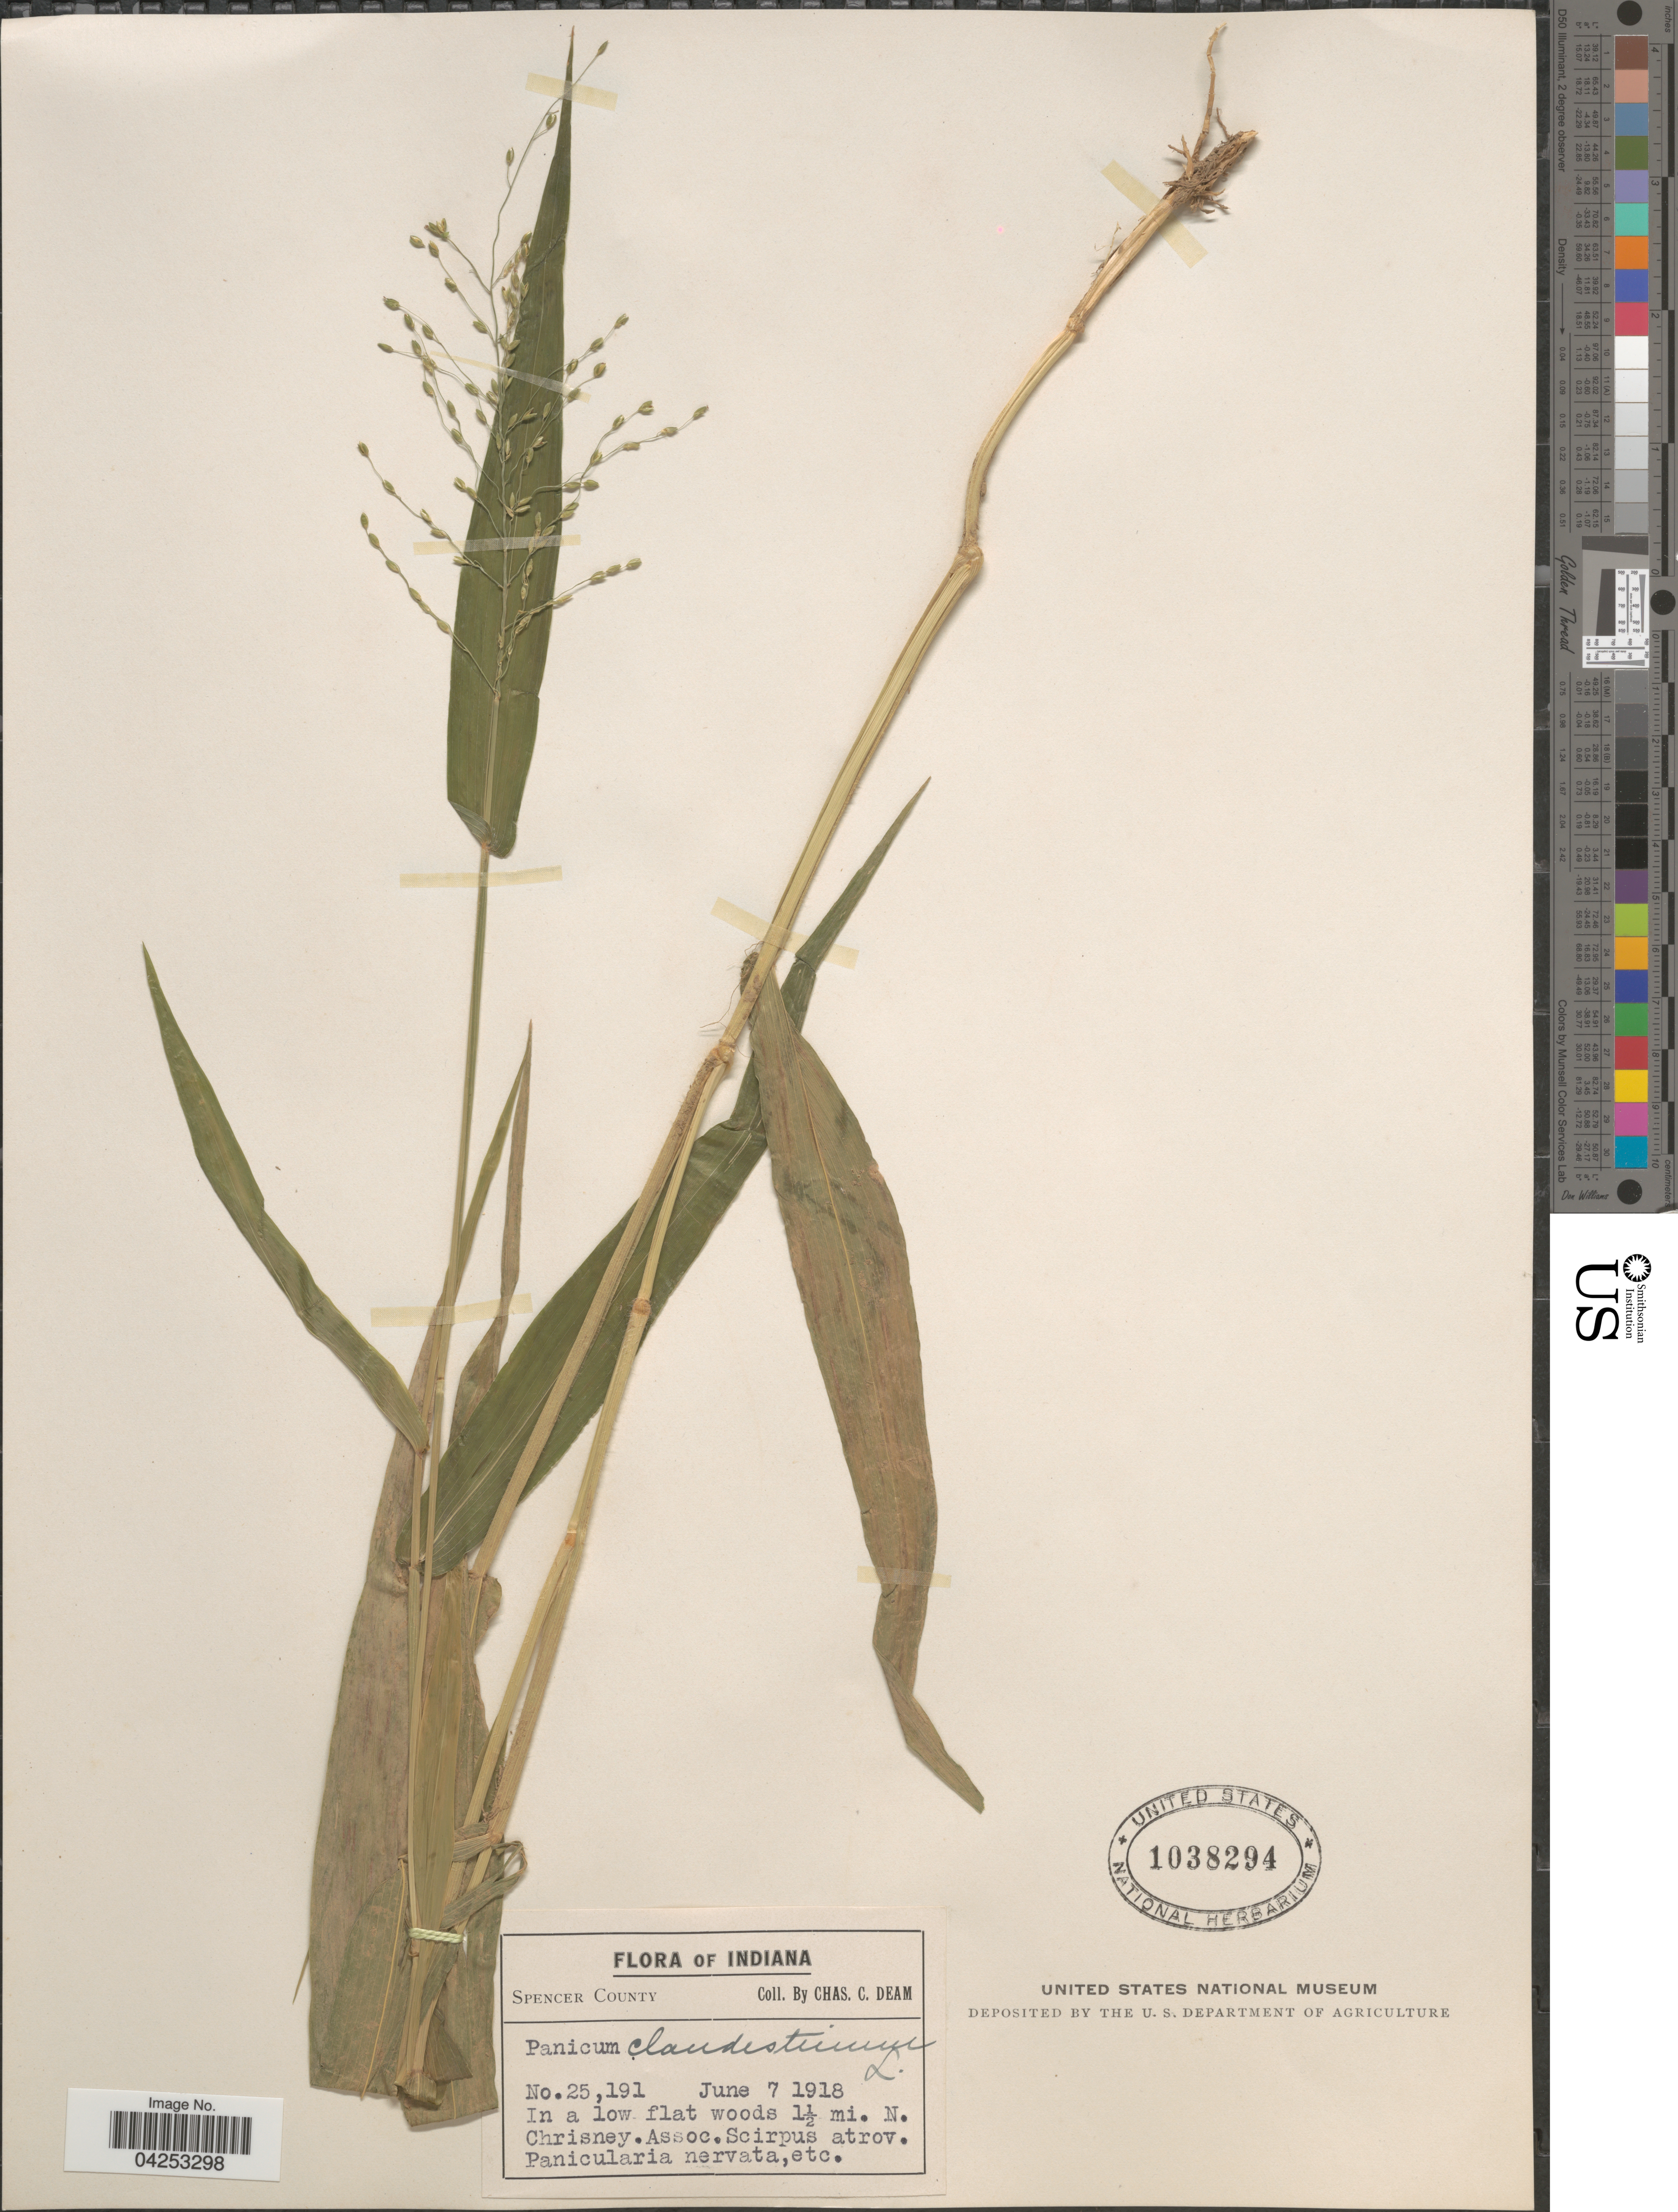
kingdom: Plantae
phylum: Tracheophyta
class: Liliopsida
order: Poales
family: Poaceae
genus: Dichanthelium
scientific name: Dichanthelium clandestinum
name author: (L.) Gould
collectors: C. C. Deam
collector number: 25191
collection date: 1918-06-07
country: United States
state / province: Indiana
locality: Spencer County. In a low flat woods 1½ mi. N. Chrisney.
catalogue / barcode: US 1038294